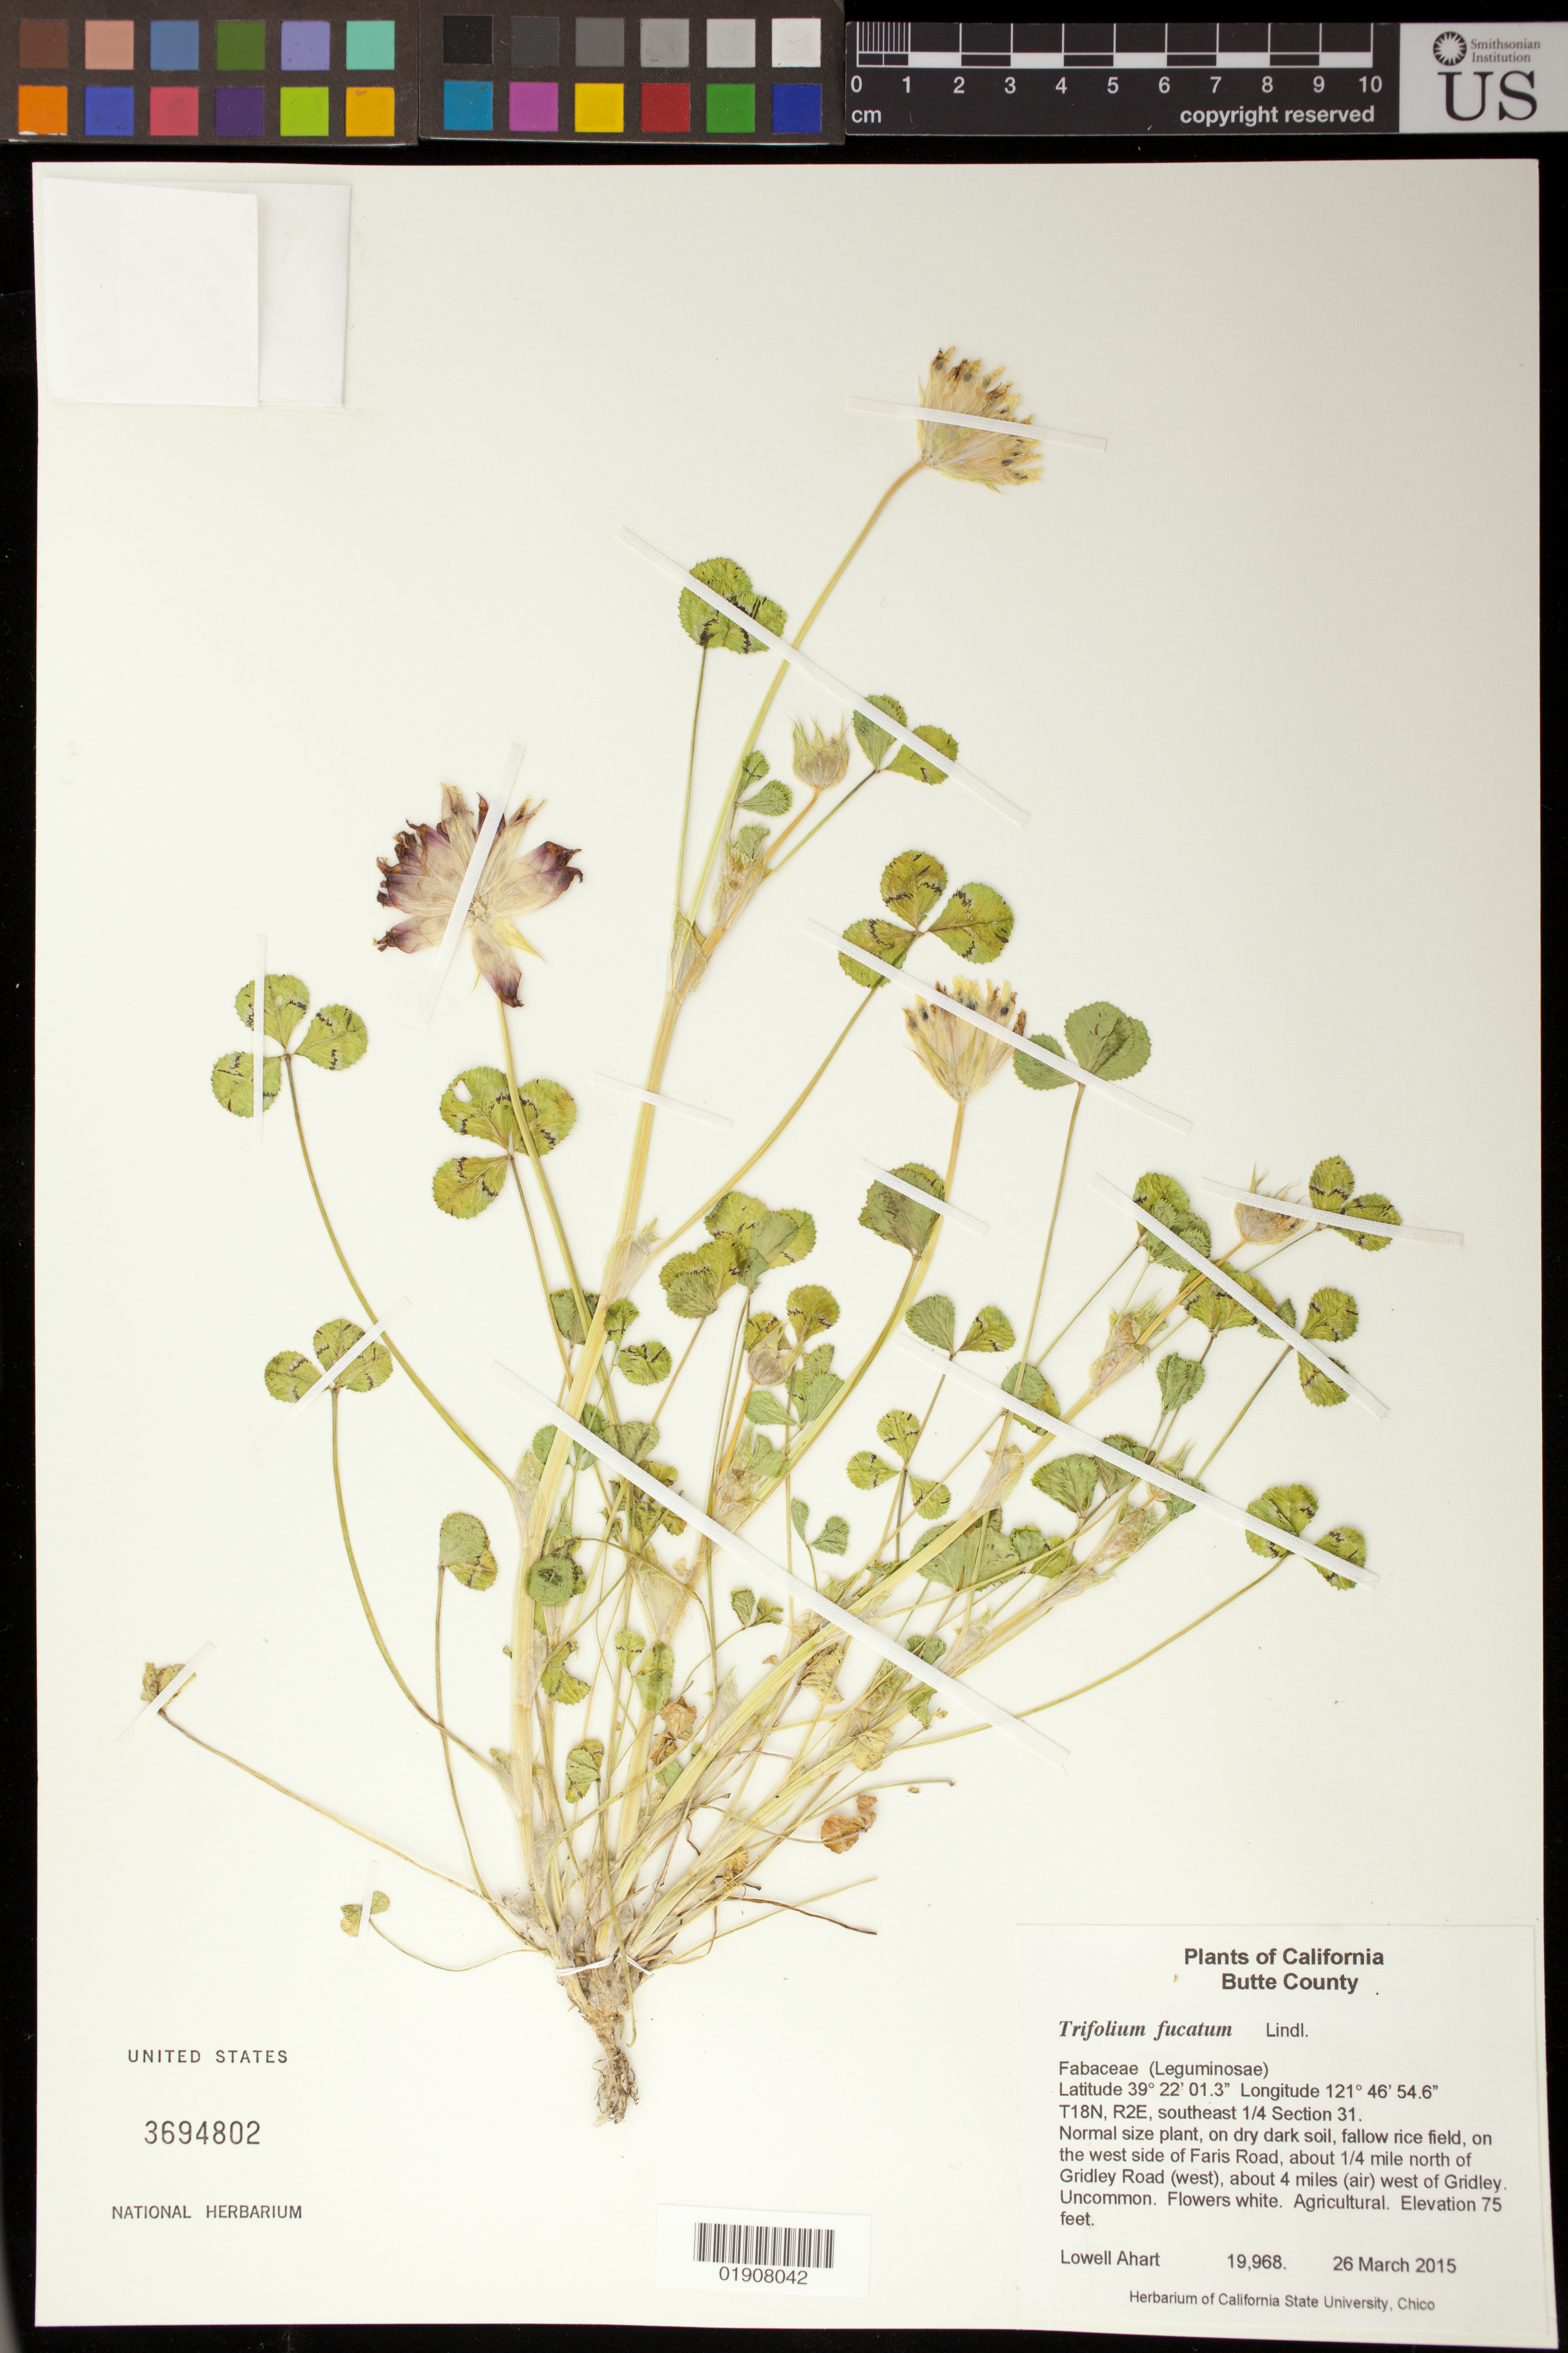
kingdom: Plantae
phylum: Tracheophyta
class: Magnoliopsida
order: Fabales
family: Fabaceae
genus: Trifolium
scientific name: Trifolium fucatum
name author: Lindl.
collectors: L. Ahart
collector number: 19968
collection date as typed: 26 Mar 2015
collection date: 2015-03-26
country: United States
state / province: California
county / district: Butte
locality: Fallow rice field, on the west side of Faris Road, about 1/4 mile north of Gridley Road (west), about 4 miles (air) west of Gridley.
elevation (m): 23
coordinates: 39 22 01.3 N, 121 46 54.6 W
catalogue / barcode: US 3694802